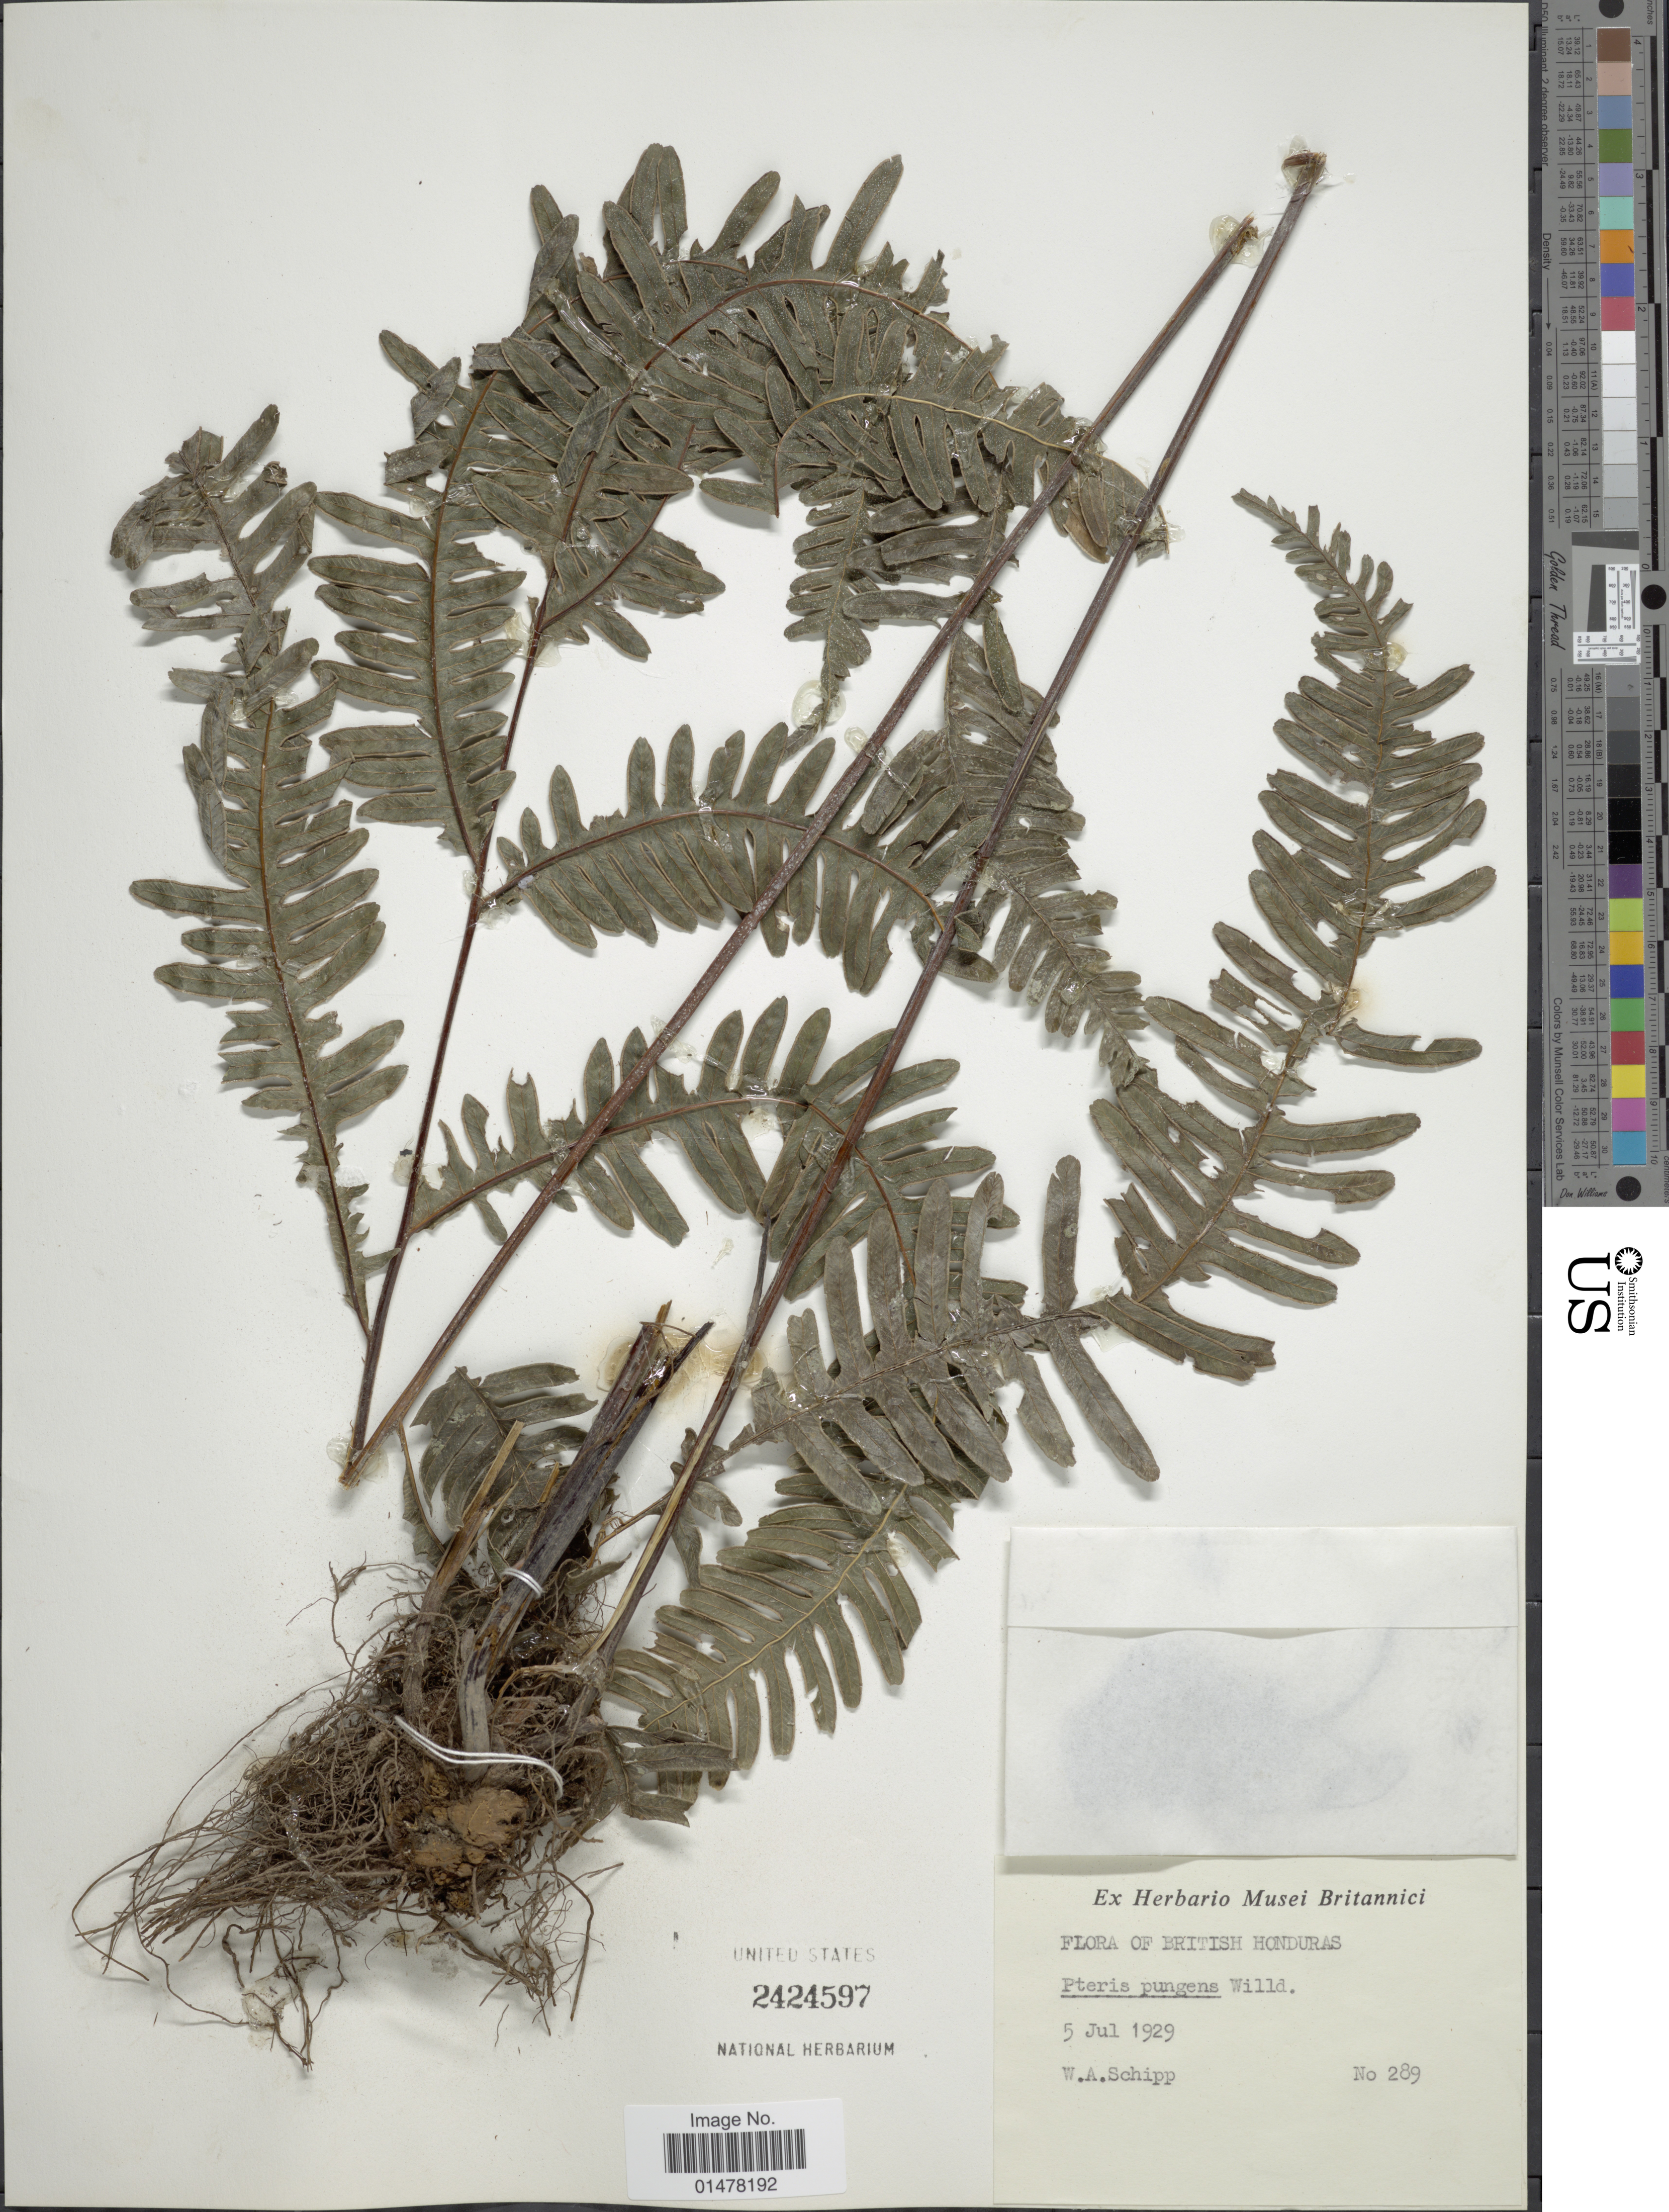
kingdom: Plantae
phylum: Tracheophyta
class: Polypodiopsida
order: Polypodiales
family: Pteridaceae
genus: Pteris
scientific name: Pteris pungens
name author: Willd.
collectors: W. Schipp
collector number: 289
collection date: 1929-07-05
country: Belize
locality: Flora of British Honduras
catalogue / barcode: US 2424597